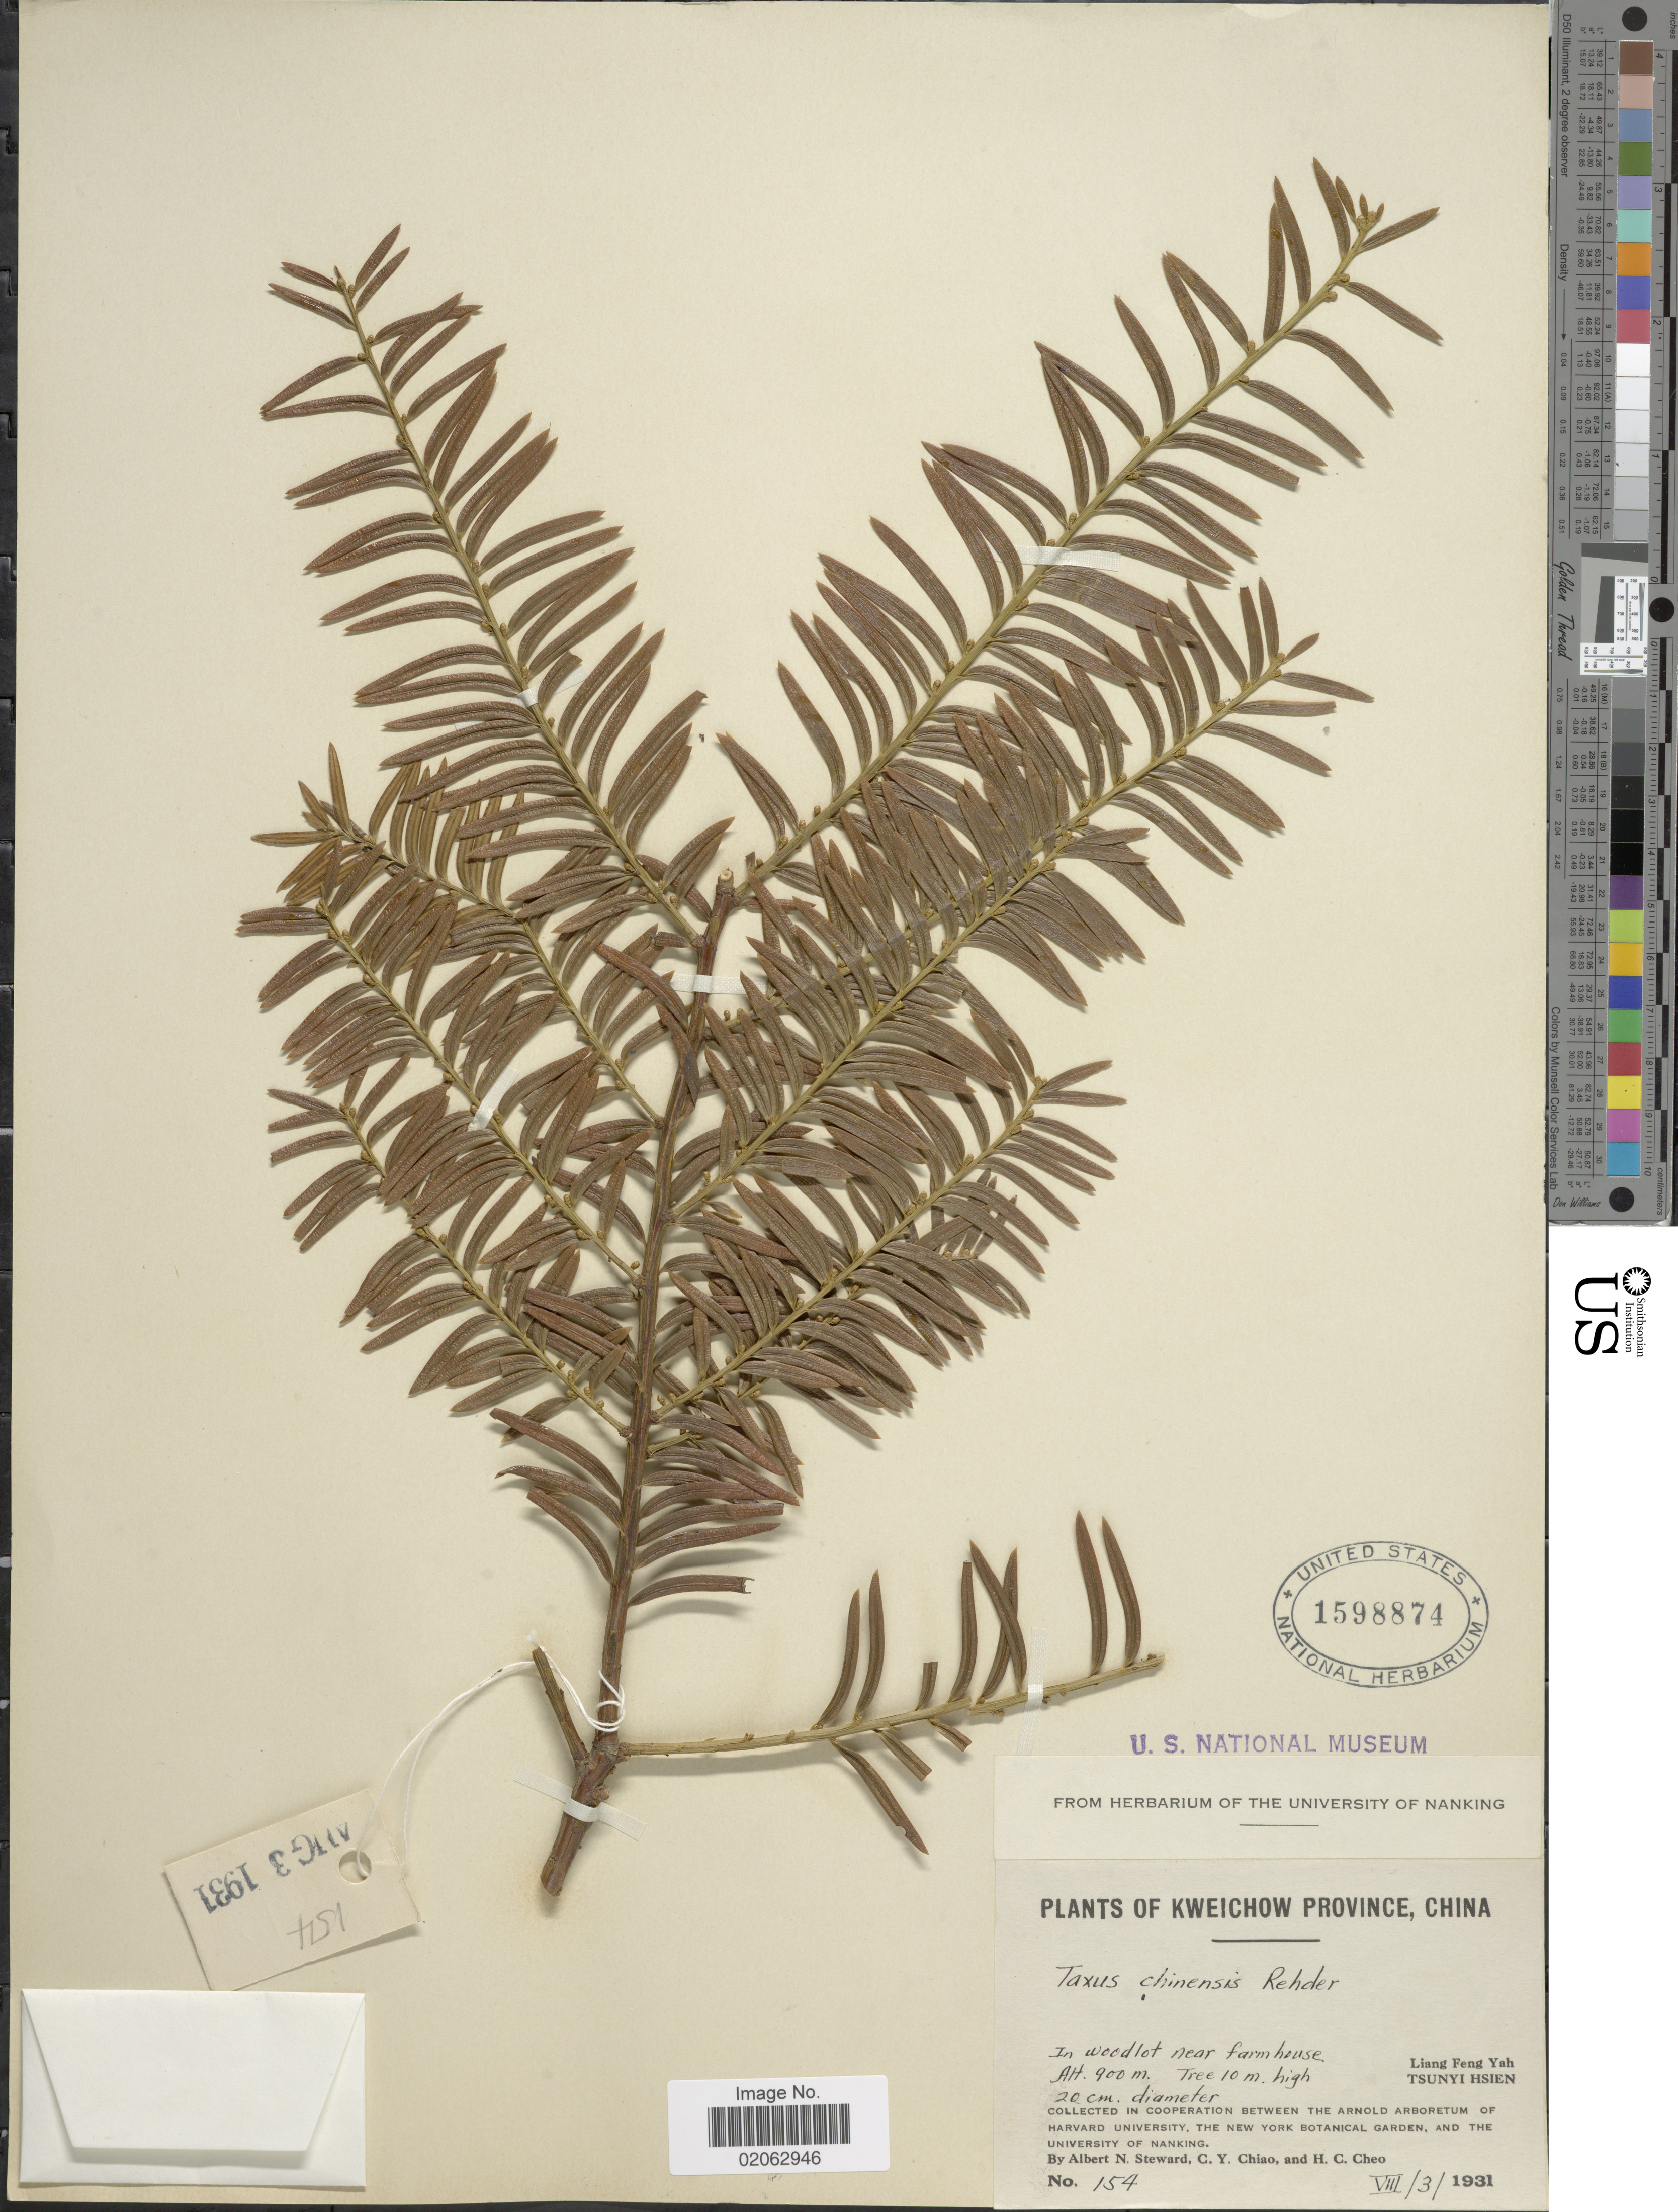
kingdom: Plantae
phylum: Tracheophyta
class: Pinopsida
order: Pinales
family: Taxaceae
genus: Taxus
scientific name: Taxus celebica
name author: (Warb.) H.L. Li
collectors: A. N. Steward, C. Y. Chiao & H. Cheo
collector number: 154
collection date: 1931-08-03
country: China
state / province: Guizhou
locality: Kweichow Province, in weedlot near farmhouse, Liang Feng Yah, Tsunyi Hsien.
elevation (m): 900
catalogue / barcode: US 1598874